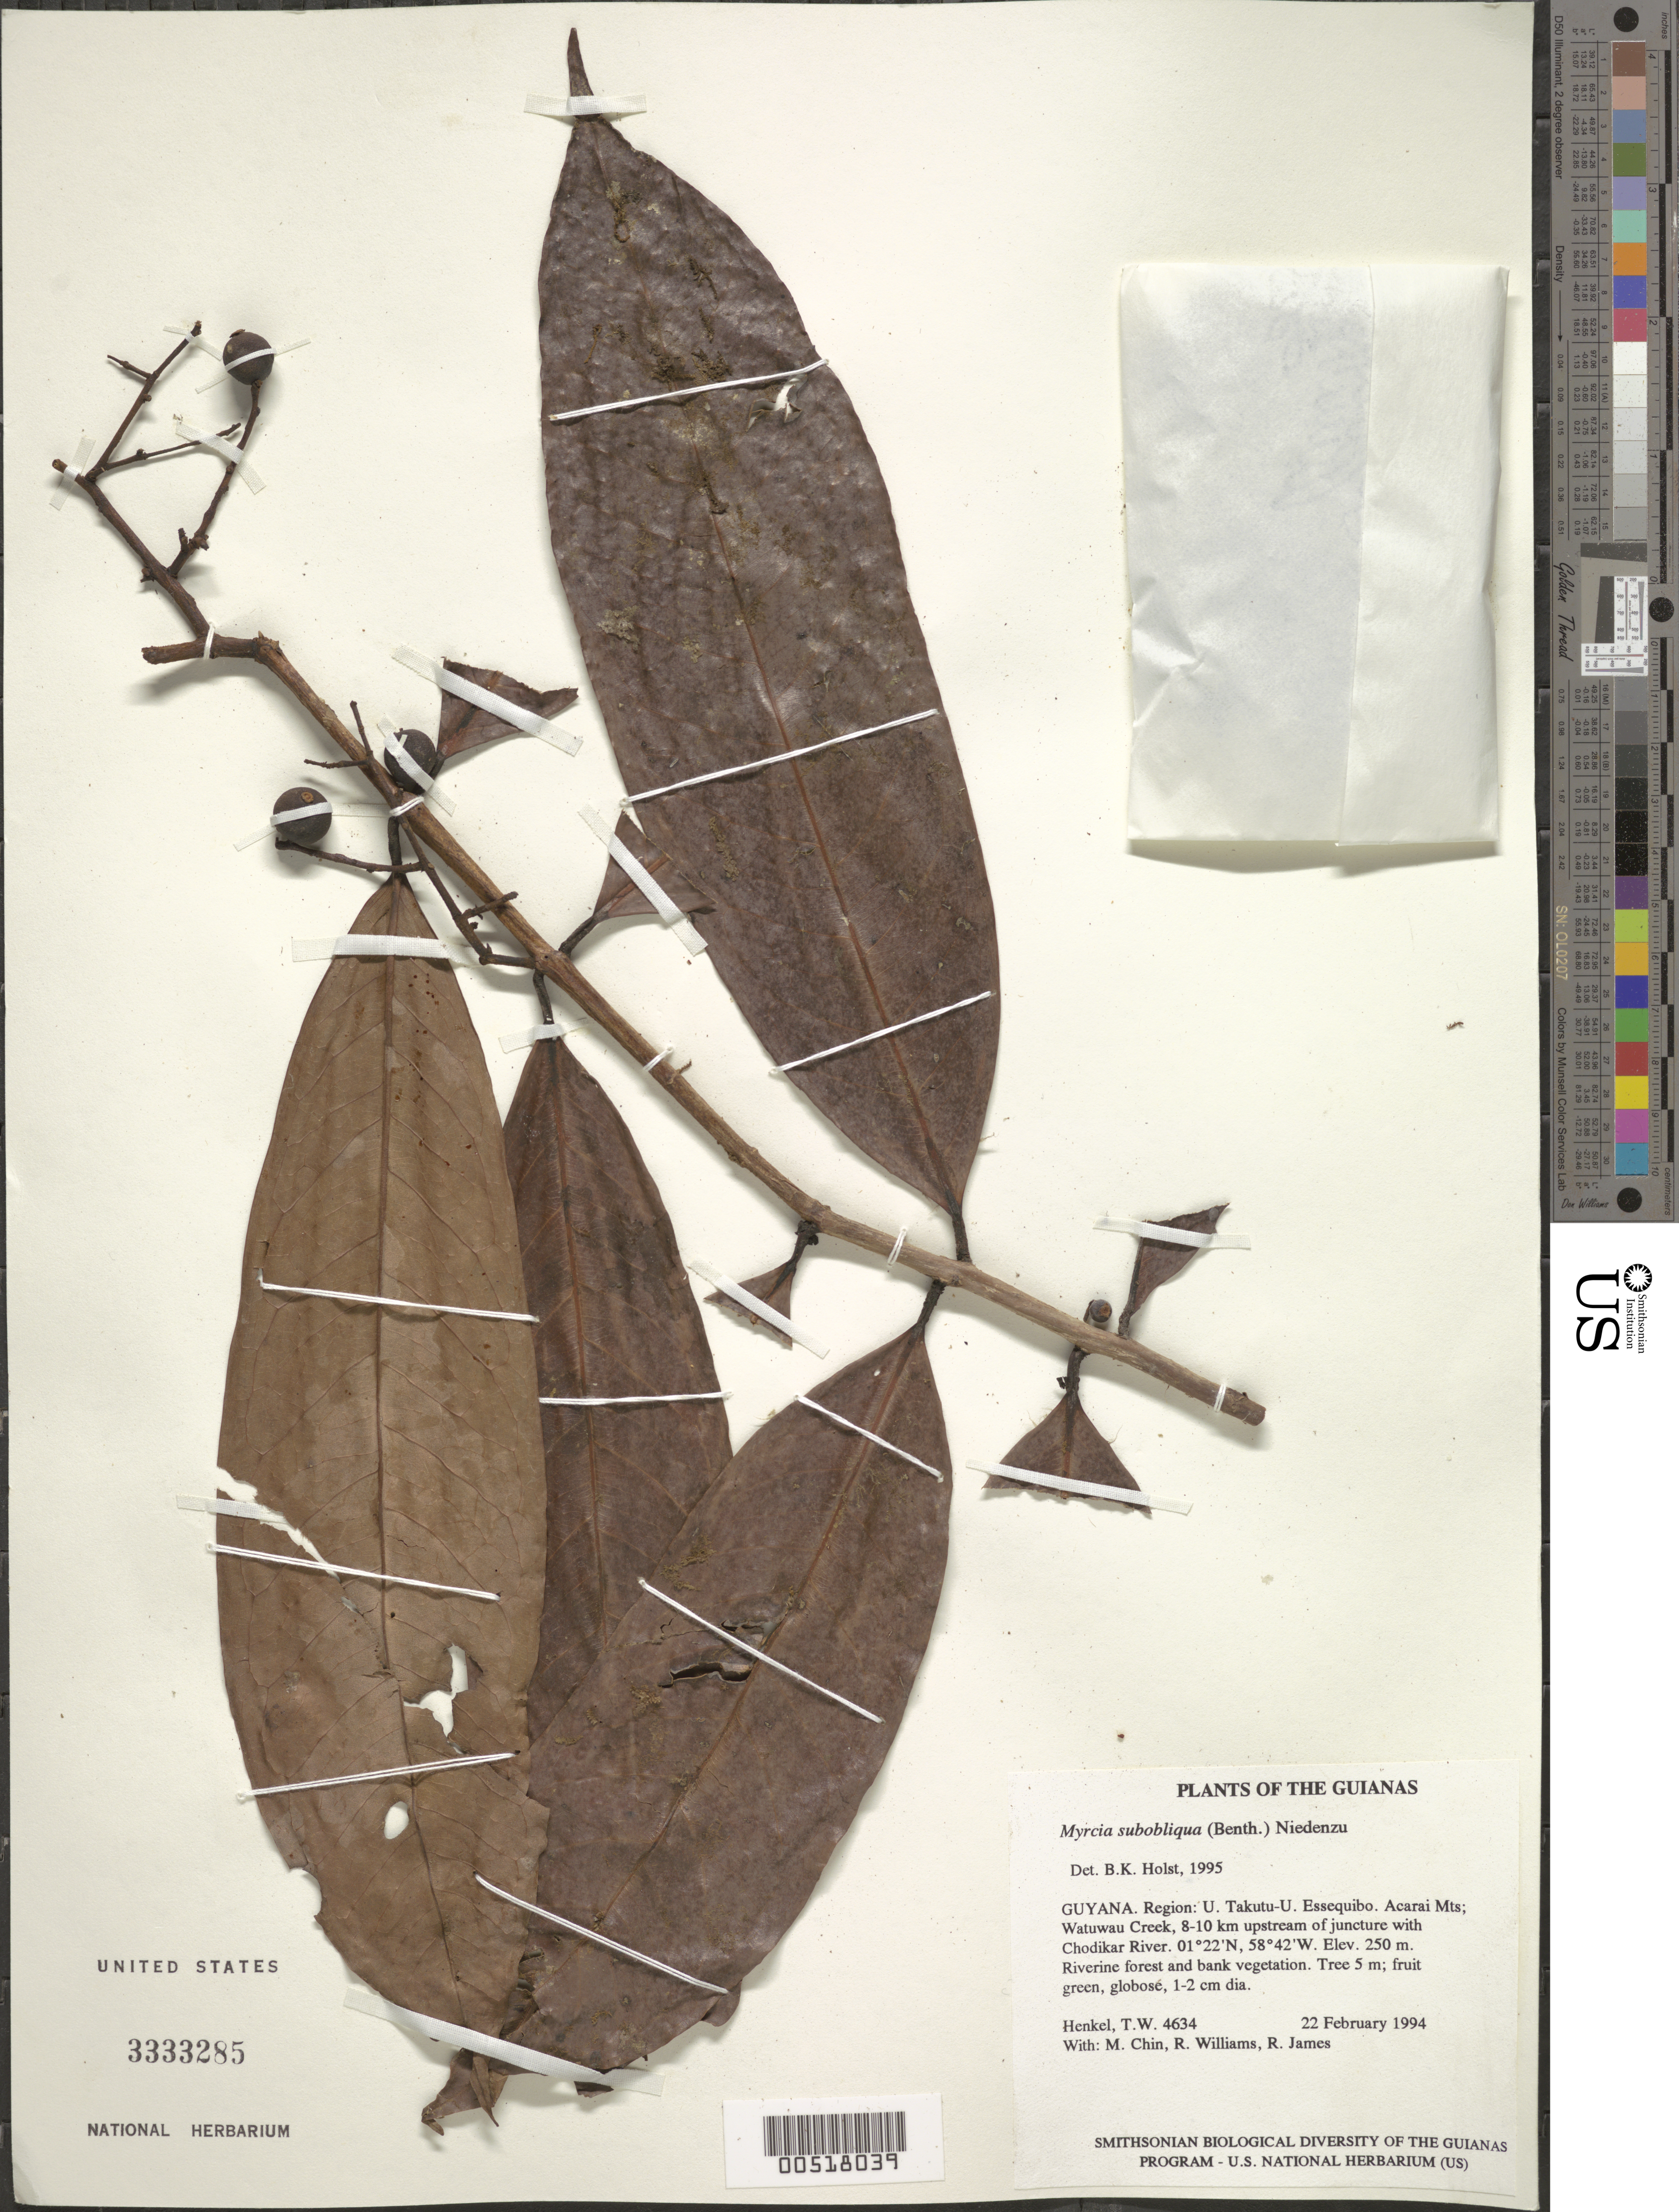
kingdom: Plantae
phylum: Tracheophyta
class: Magnoliopsida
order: Myrtales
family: Myrtaceae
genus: Myrcia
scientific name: Myrcia subobliqua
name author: (Benth.) Neidenzu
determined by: Holst, Bruce K.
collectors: T. Henkel, M. Chin, R. Williams & R. James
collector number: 4634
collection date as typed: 22 February 1994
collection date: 1994-02-22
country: Guyana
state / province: U. Takutu-U. Essequibo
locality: Acarai Mts; Watuwau Creek, 8-10 km upstream of juncture with Chodikar River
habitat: Riverine forest and bank vegetation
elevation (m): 250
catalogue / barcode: US 3333285